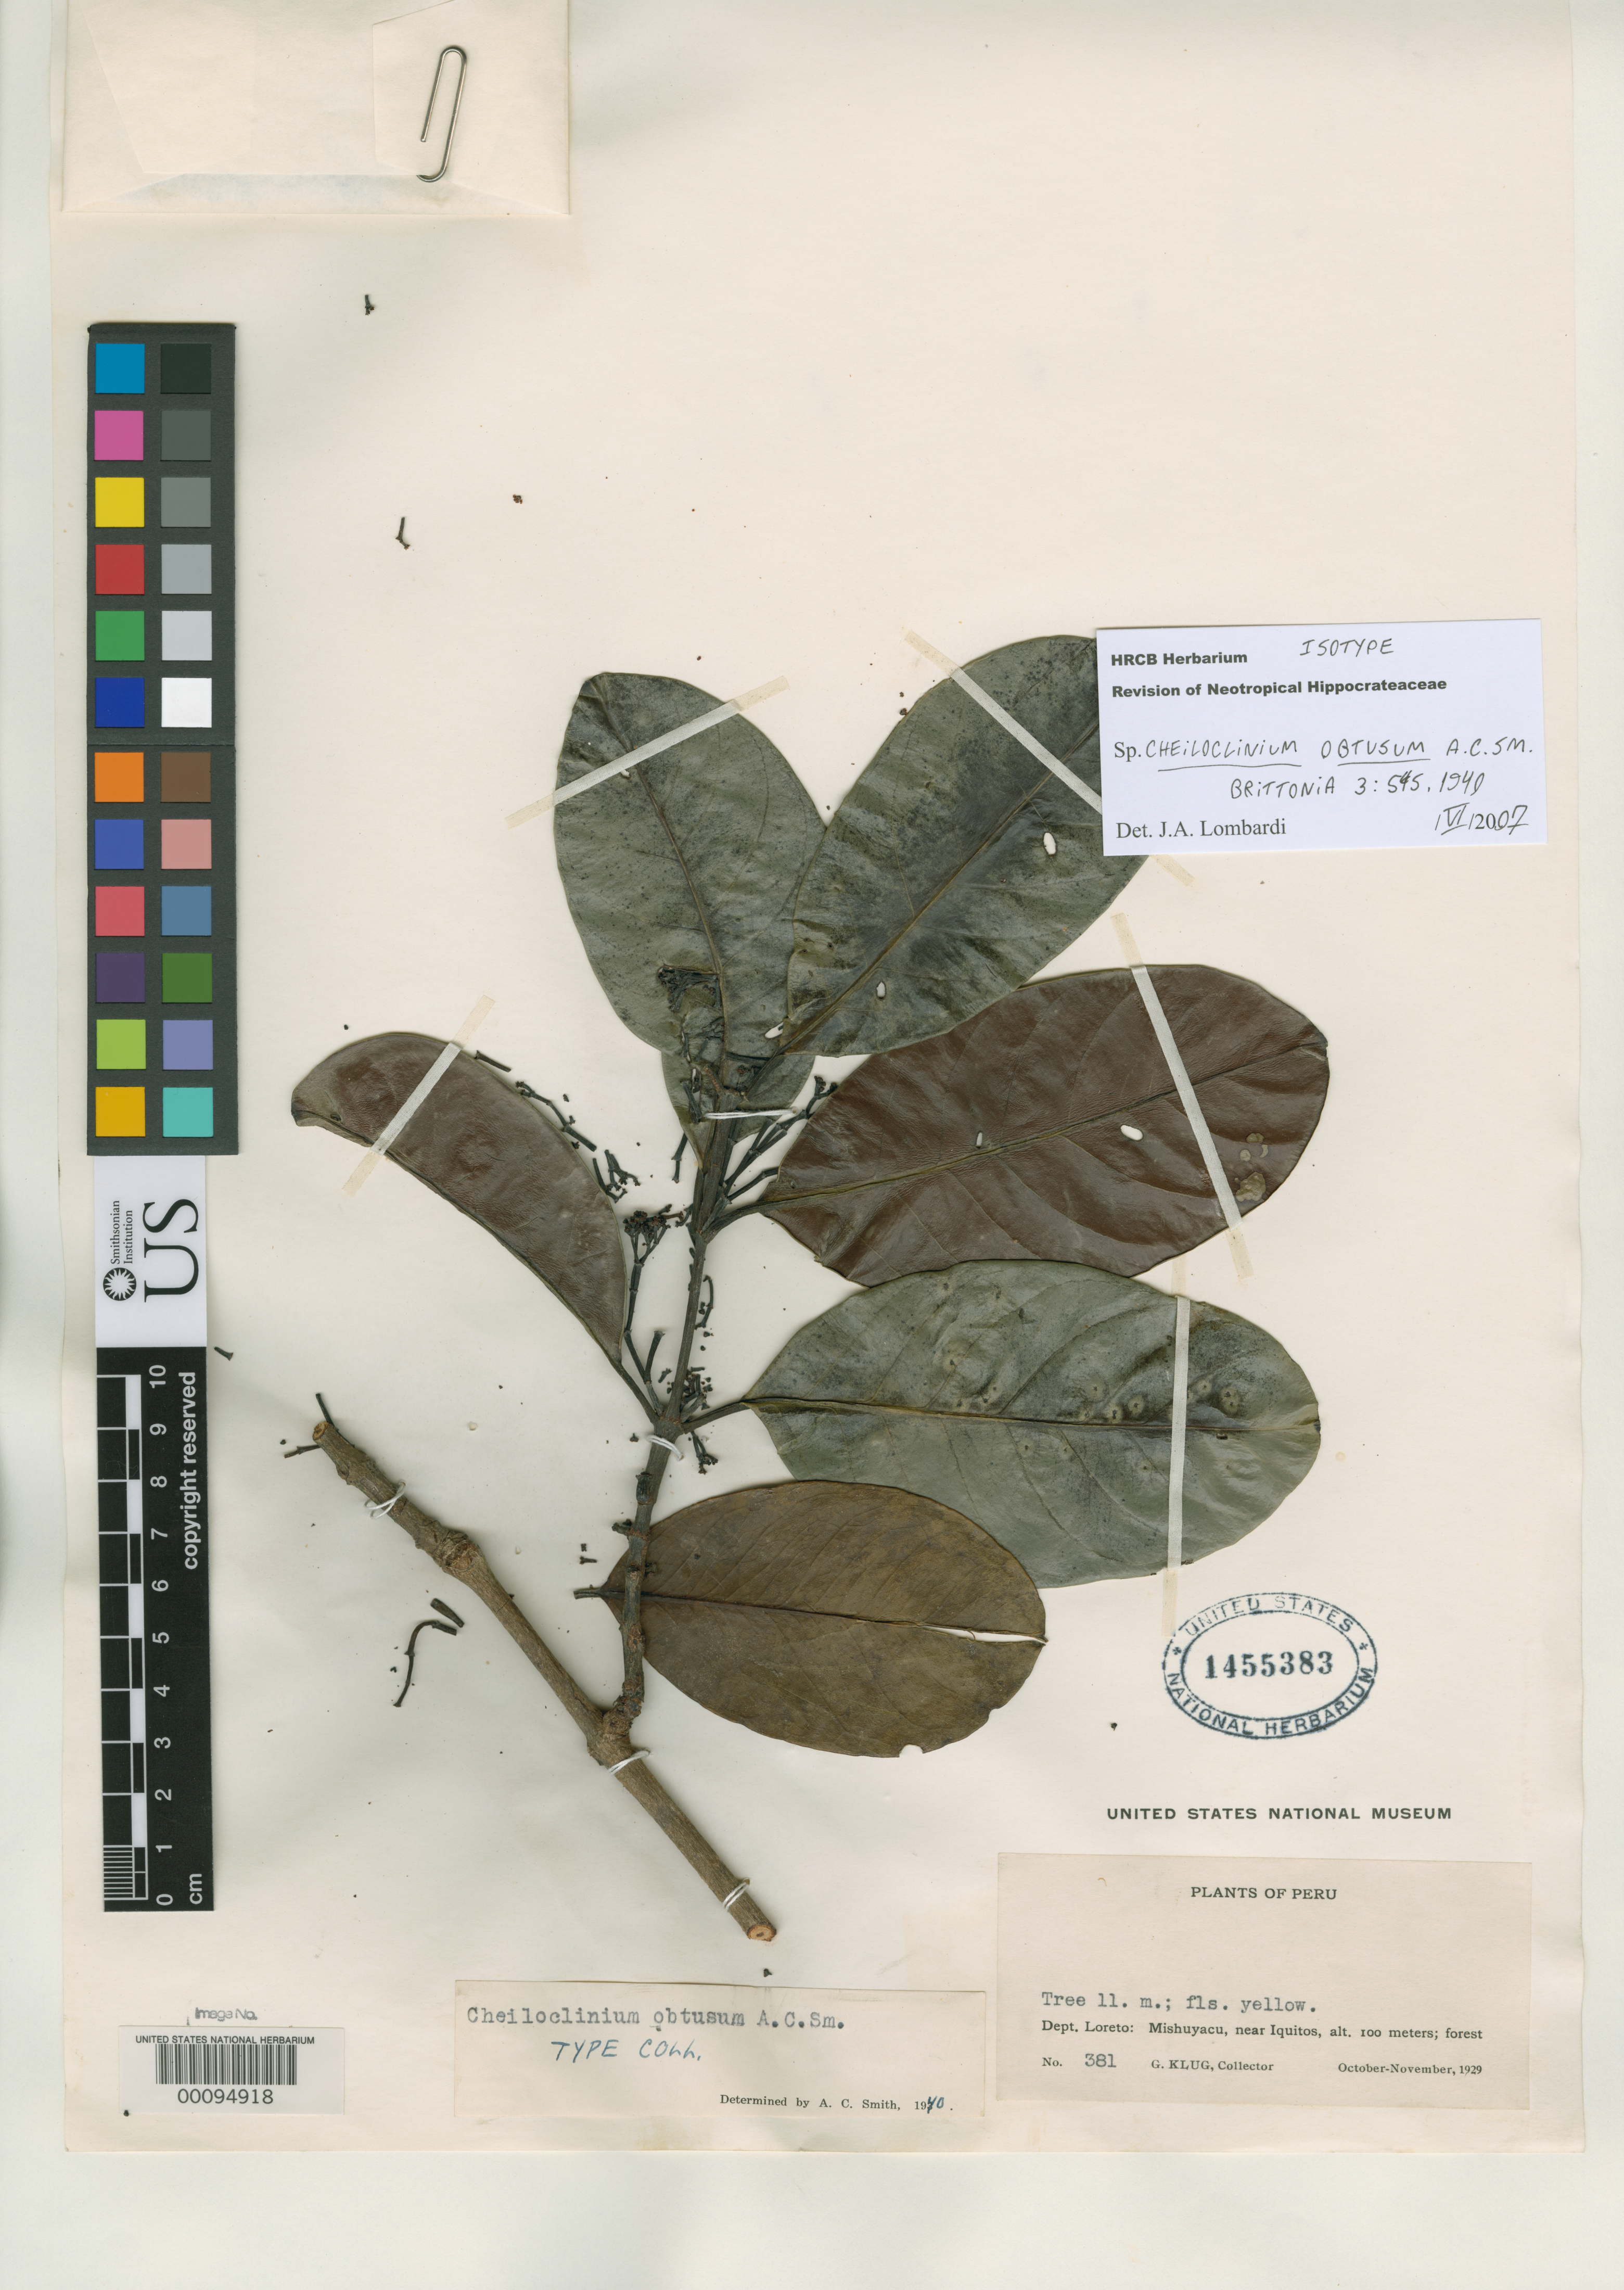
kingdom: Plantae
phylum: Tracheophyta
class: Magnoliopsida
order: Celastrales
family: Celastraceae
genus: Cheiloclinium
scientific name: Cheiloclinium obtusum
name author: A.C. Sm.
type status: Isotype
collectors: G. Klug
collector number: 381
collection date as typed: Oct 1929 to -- Nov 1929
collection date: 1929-10/1929-11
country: Peru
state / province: Loreto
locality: Mishuyacu, near Iquitos.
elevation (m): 100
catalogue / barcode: US 1455383